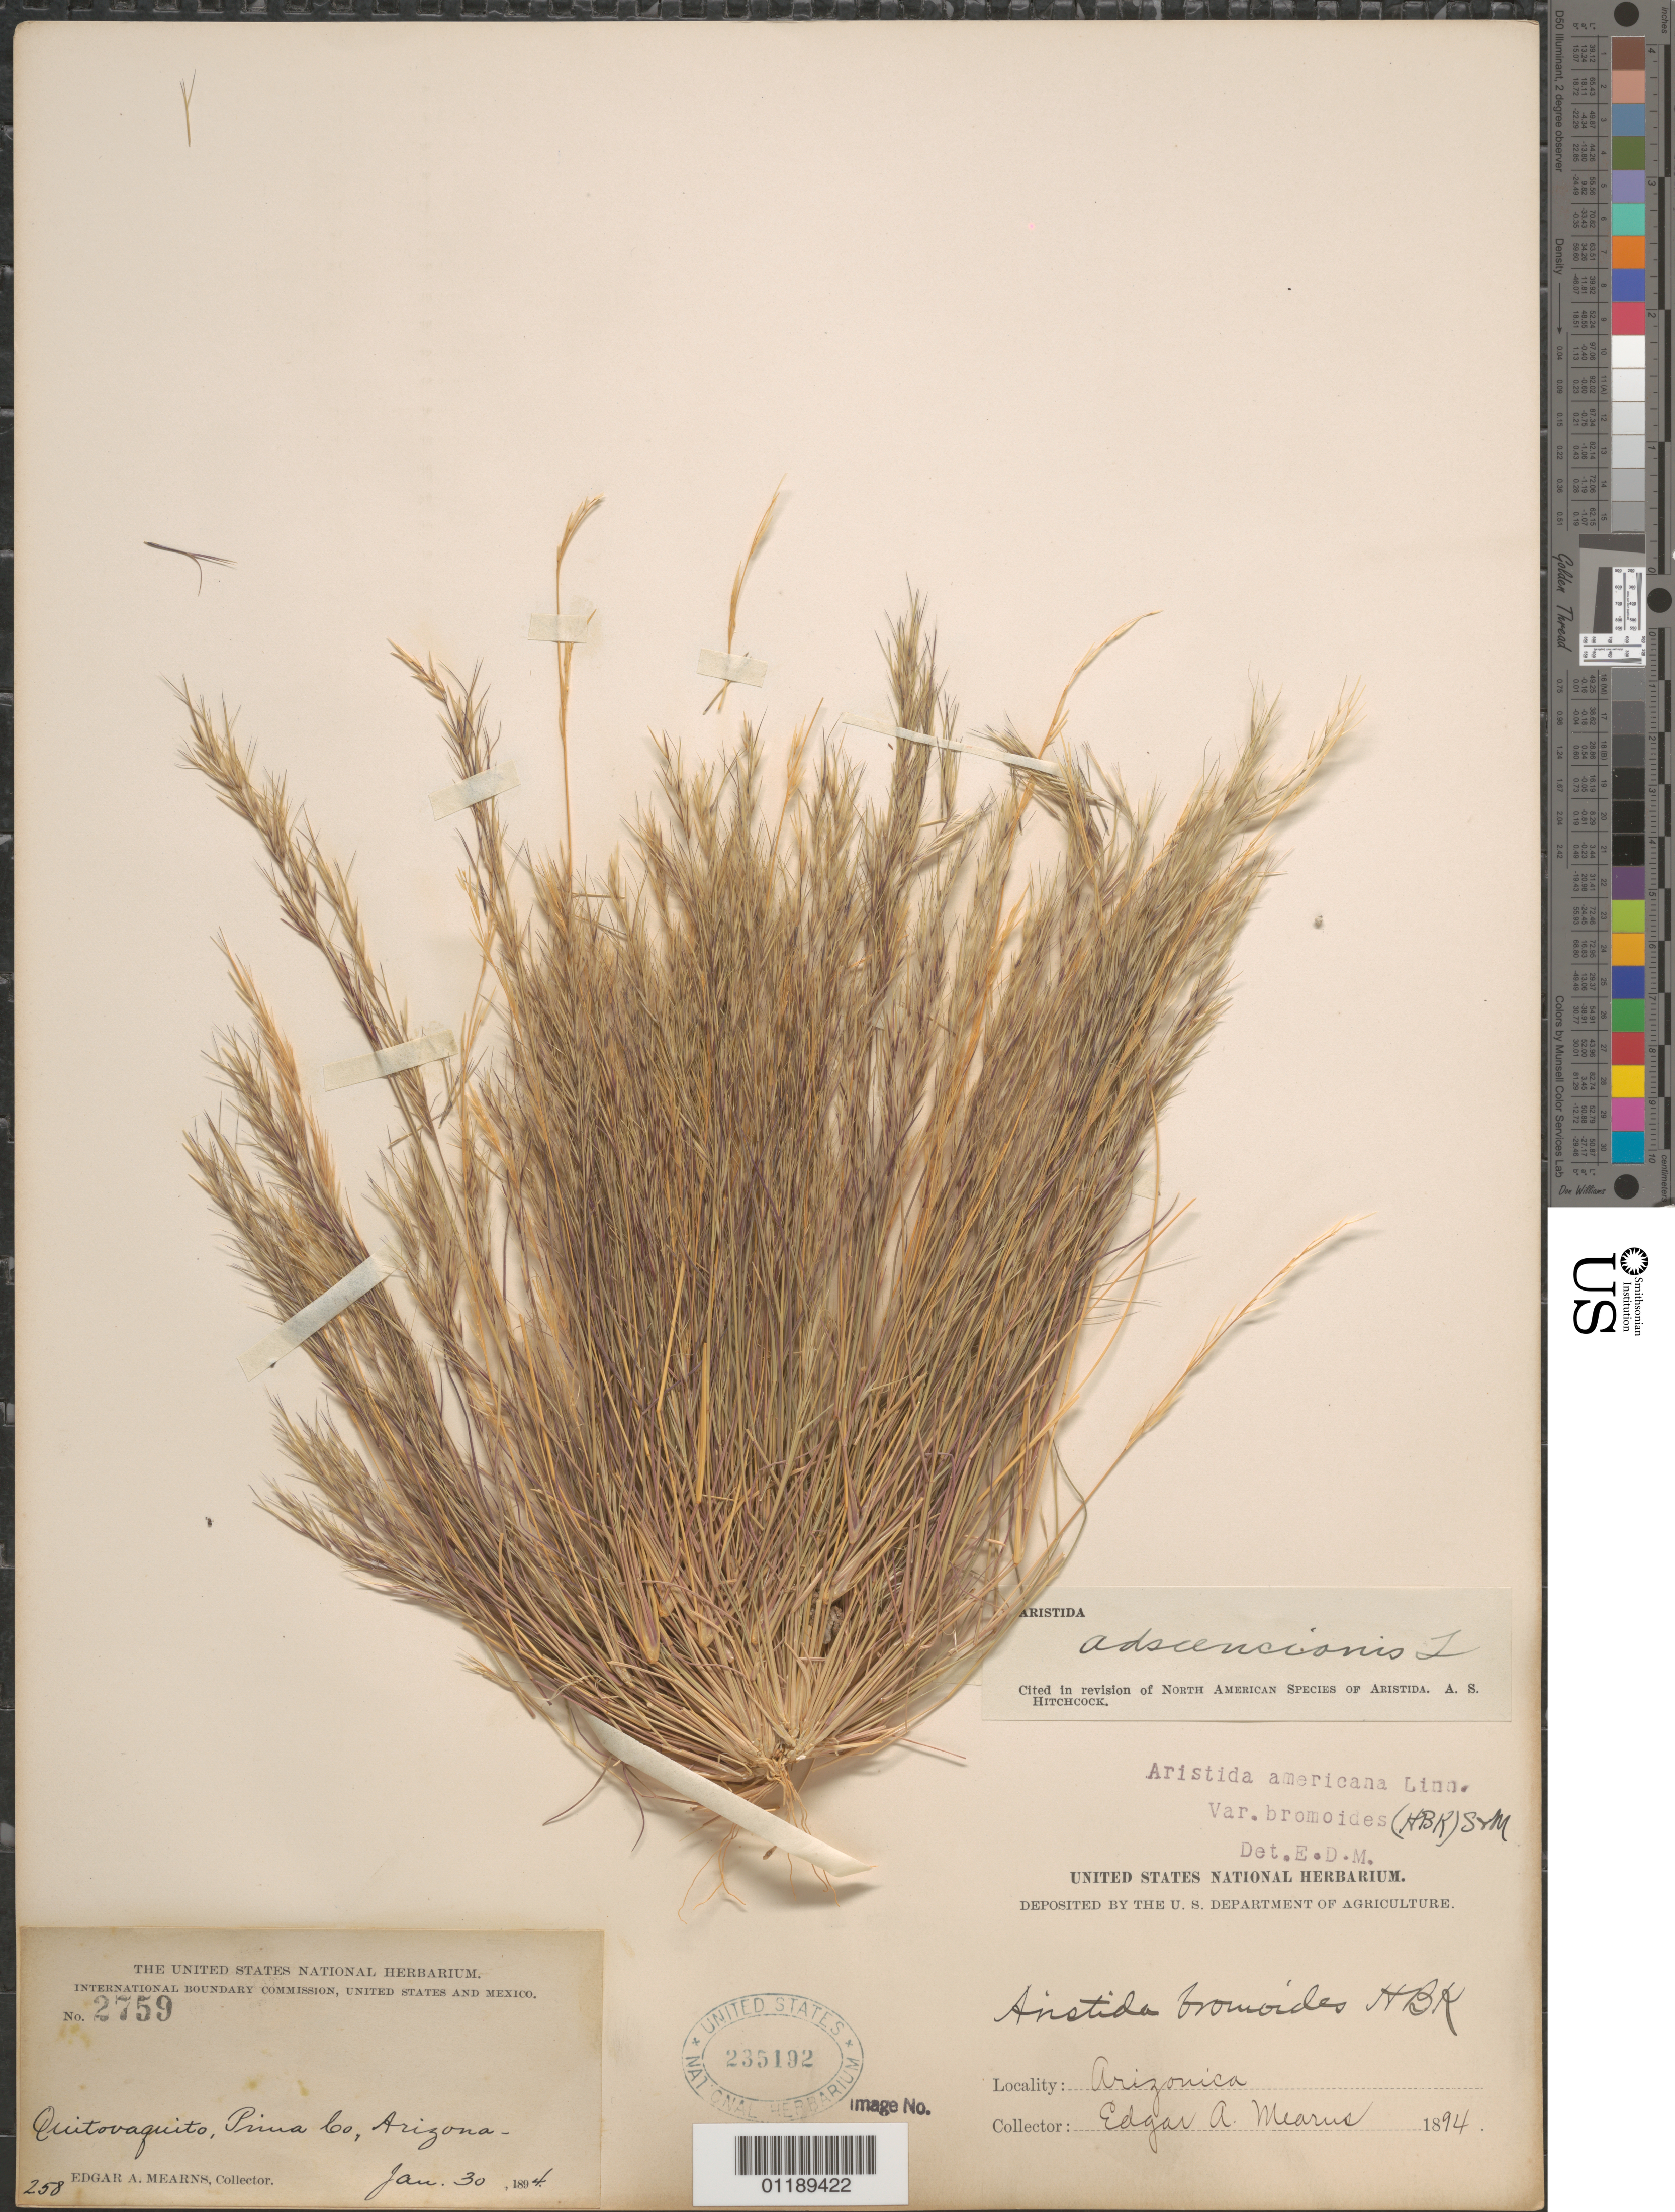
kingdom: Plantae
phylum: Tracheophyta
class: Liliopsida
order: Poales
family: Poaceae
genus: Aristida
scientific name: Aristida adscensionis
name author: L.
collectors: E. A. Mearns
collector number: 2759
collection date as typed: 30 Jan 1894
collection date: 1894-01-30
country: United States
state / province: Arizona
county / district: Pima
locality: Quitovaquito.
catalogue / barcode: US 235192